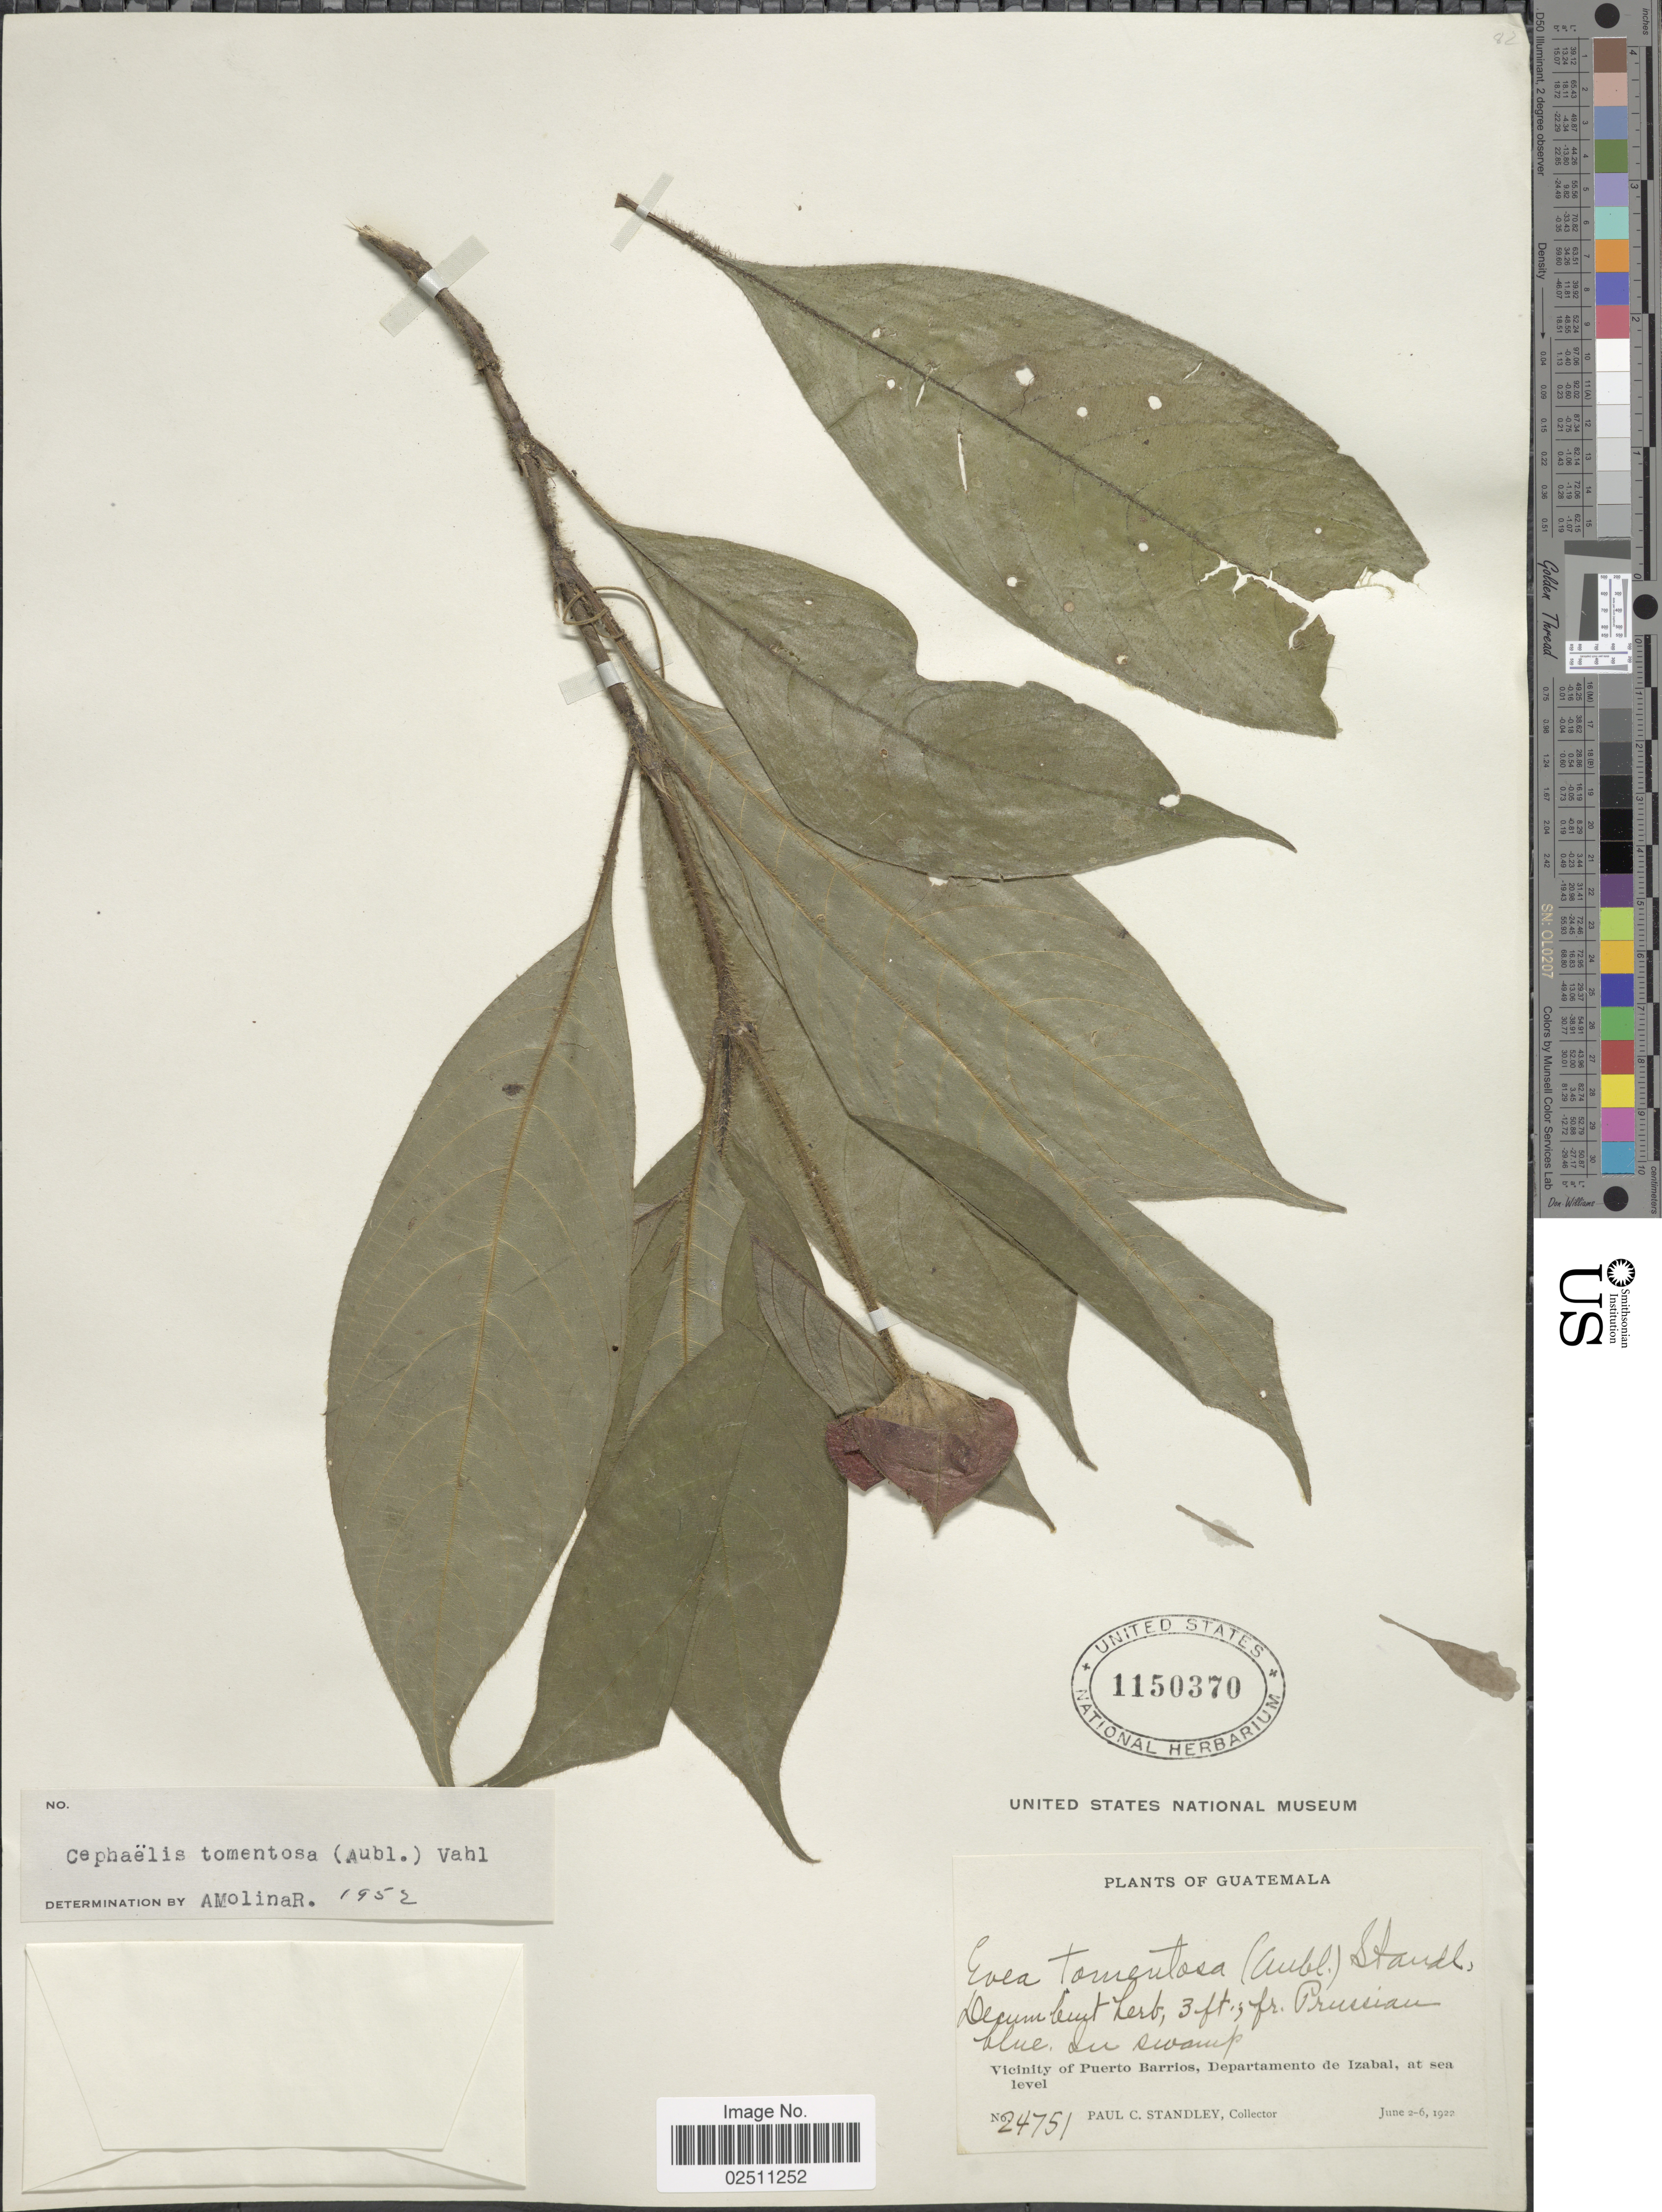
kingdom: Plantae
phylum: Tracheophyta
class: Magnoliopsida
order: Gentianales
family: Rubiaceae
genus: Psychotria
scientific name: Psychotria poeppigiana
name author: Müll. Arg.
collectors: P. C. Standley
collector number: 24751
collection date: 1922-06-02/1922-06-06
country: Guatemala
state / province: Izabal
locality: In swamp, Vicinity of Puerto Barrios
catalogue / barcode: US 1150370